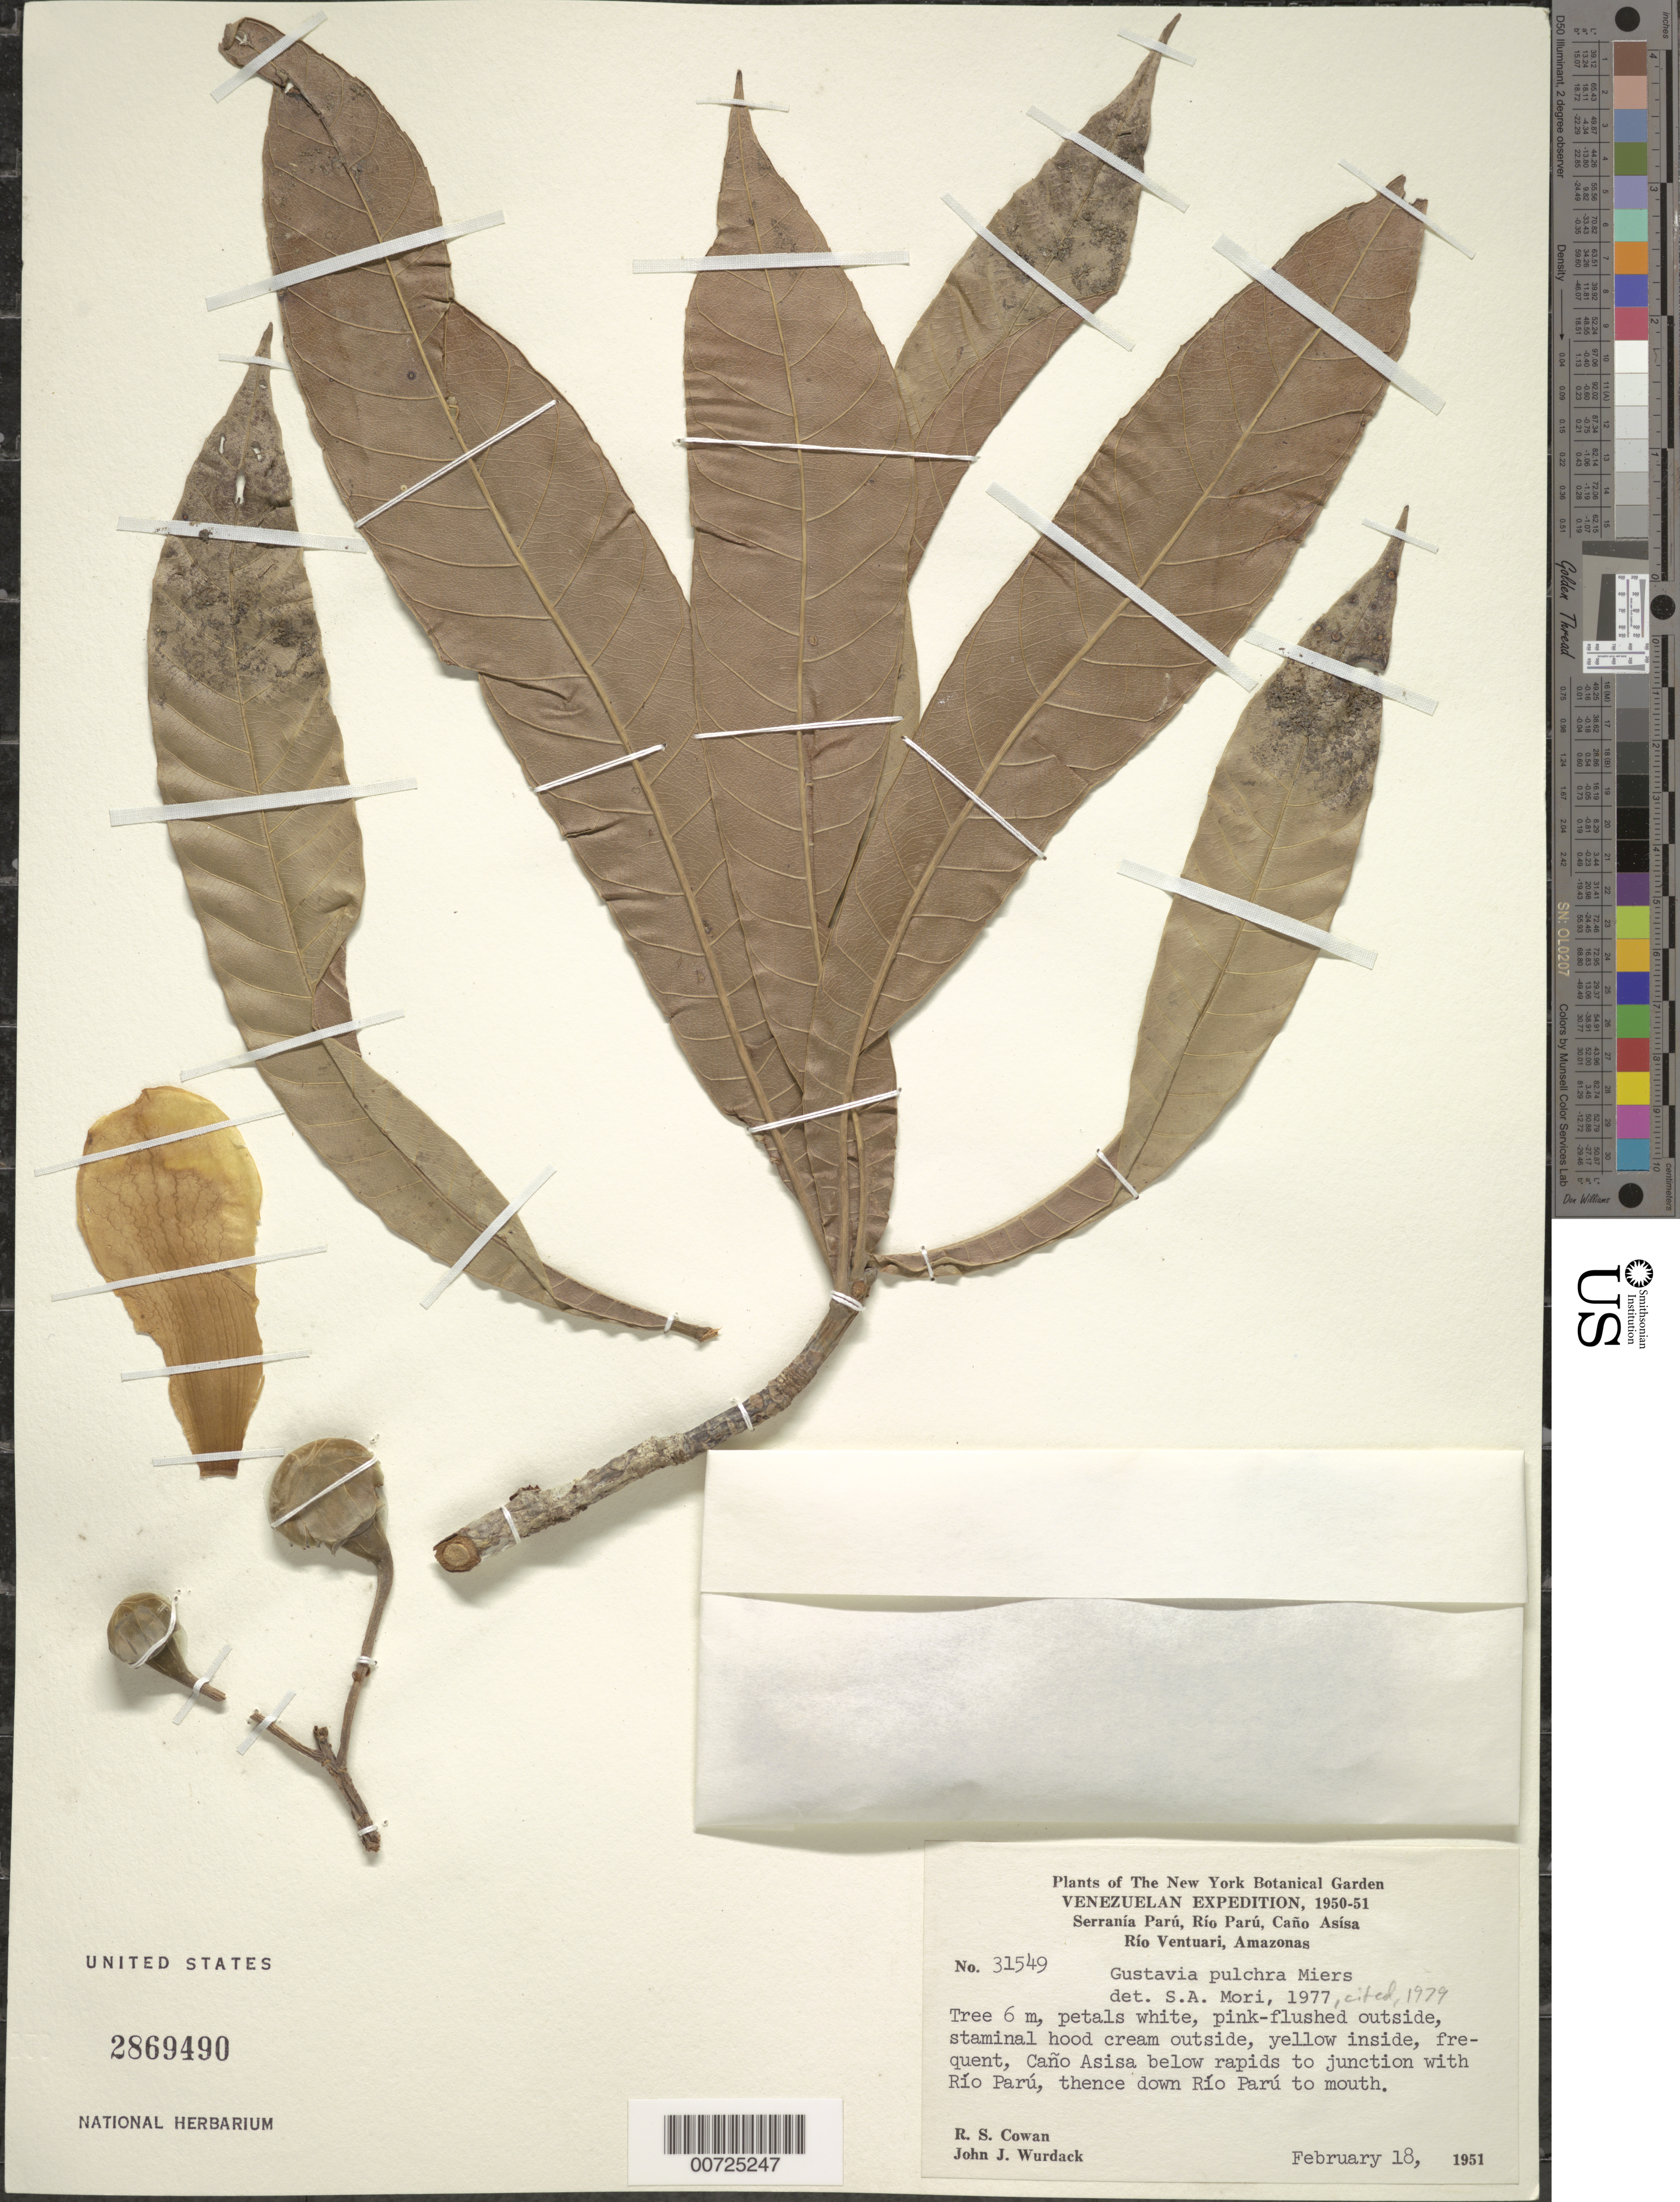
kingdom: Plantae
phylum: Tracheophyta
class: Magnoliopsida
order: Ericales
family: Lecythidaceae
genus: Gustavia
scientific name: Gustavia pulchra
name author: Miers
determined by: Mori, Scott A.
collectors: R. S. Cowan & J. J. Wurdack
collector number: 31549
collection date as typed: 18-Feb-51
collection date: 1951-02-18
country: Venezuela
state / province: Amazonas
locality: Río Parú, Caño Asisa to junction with Río Parú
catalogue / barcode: US 2869490